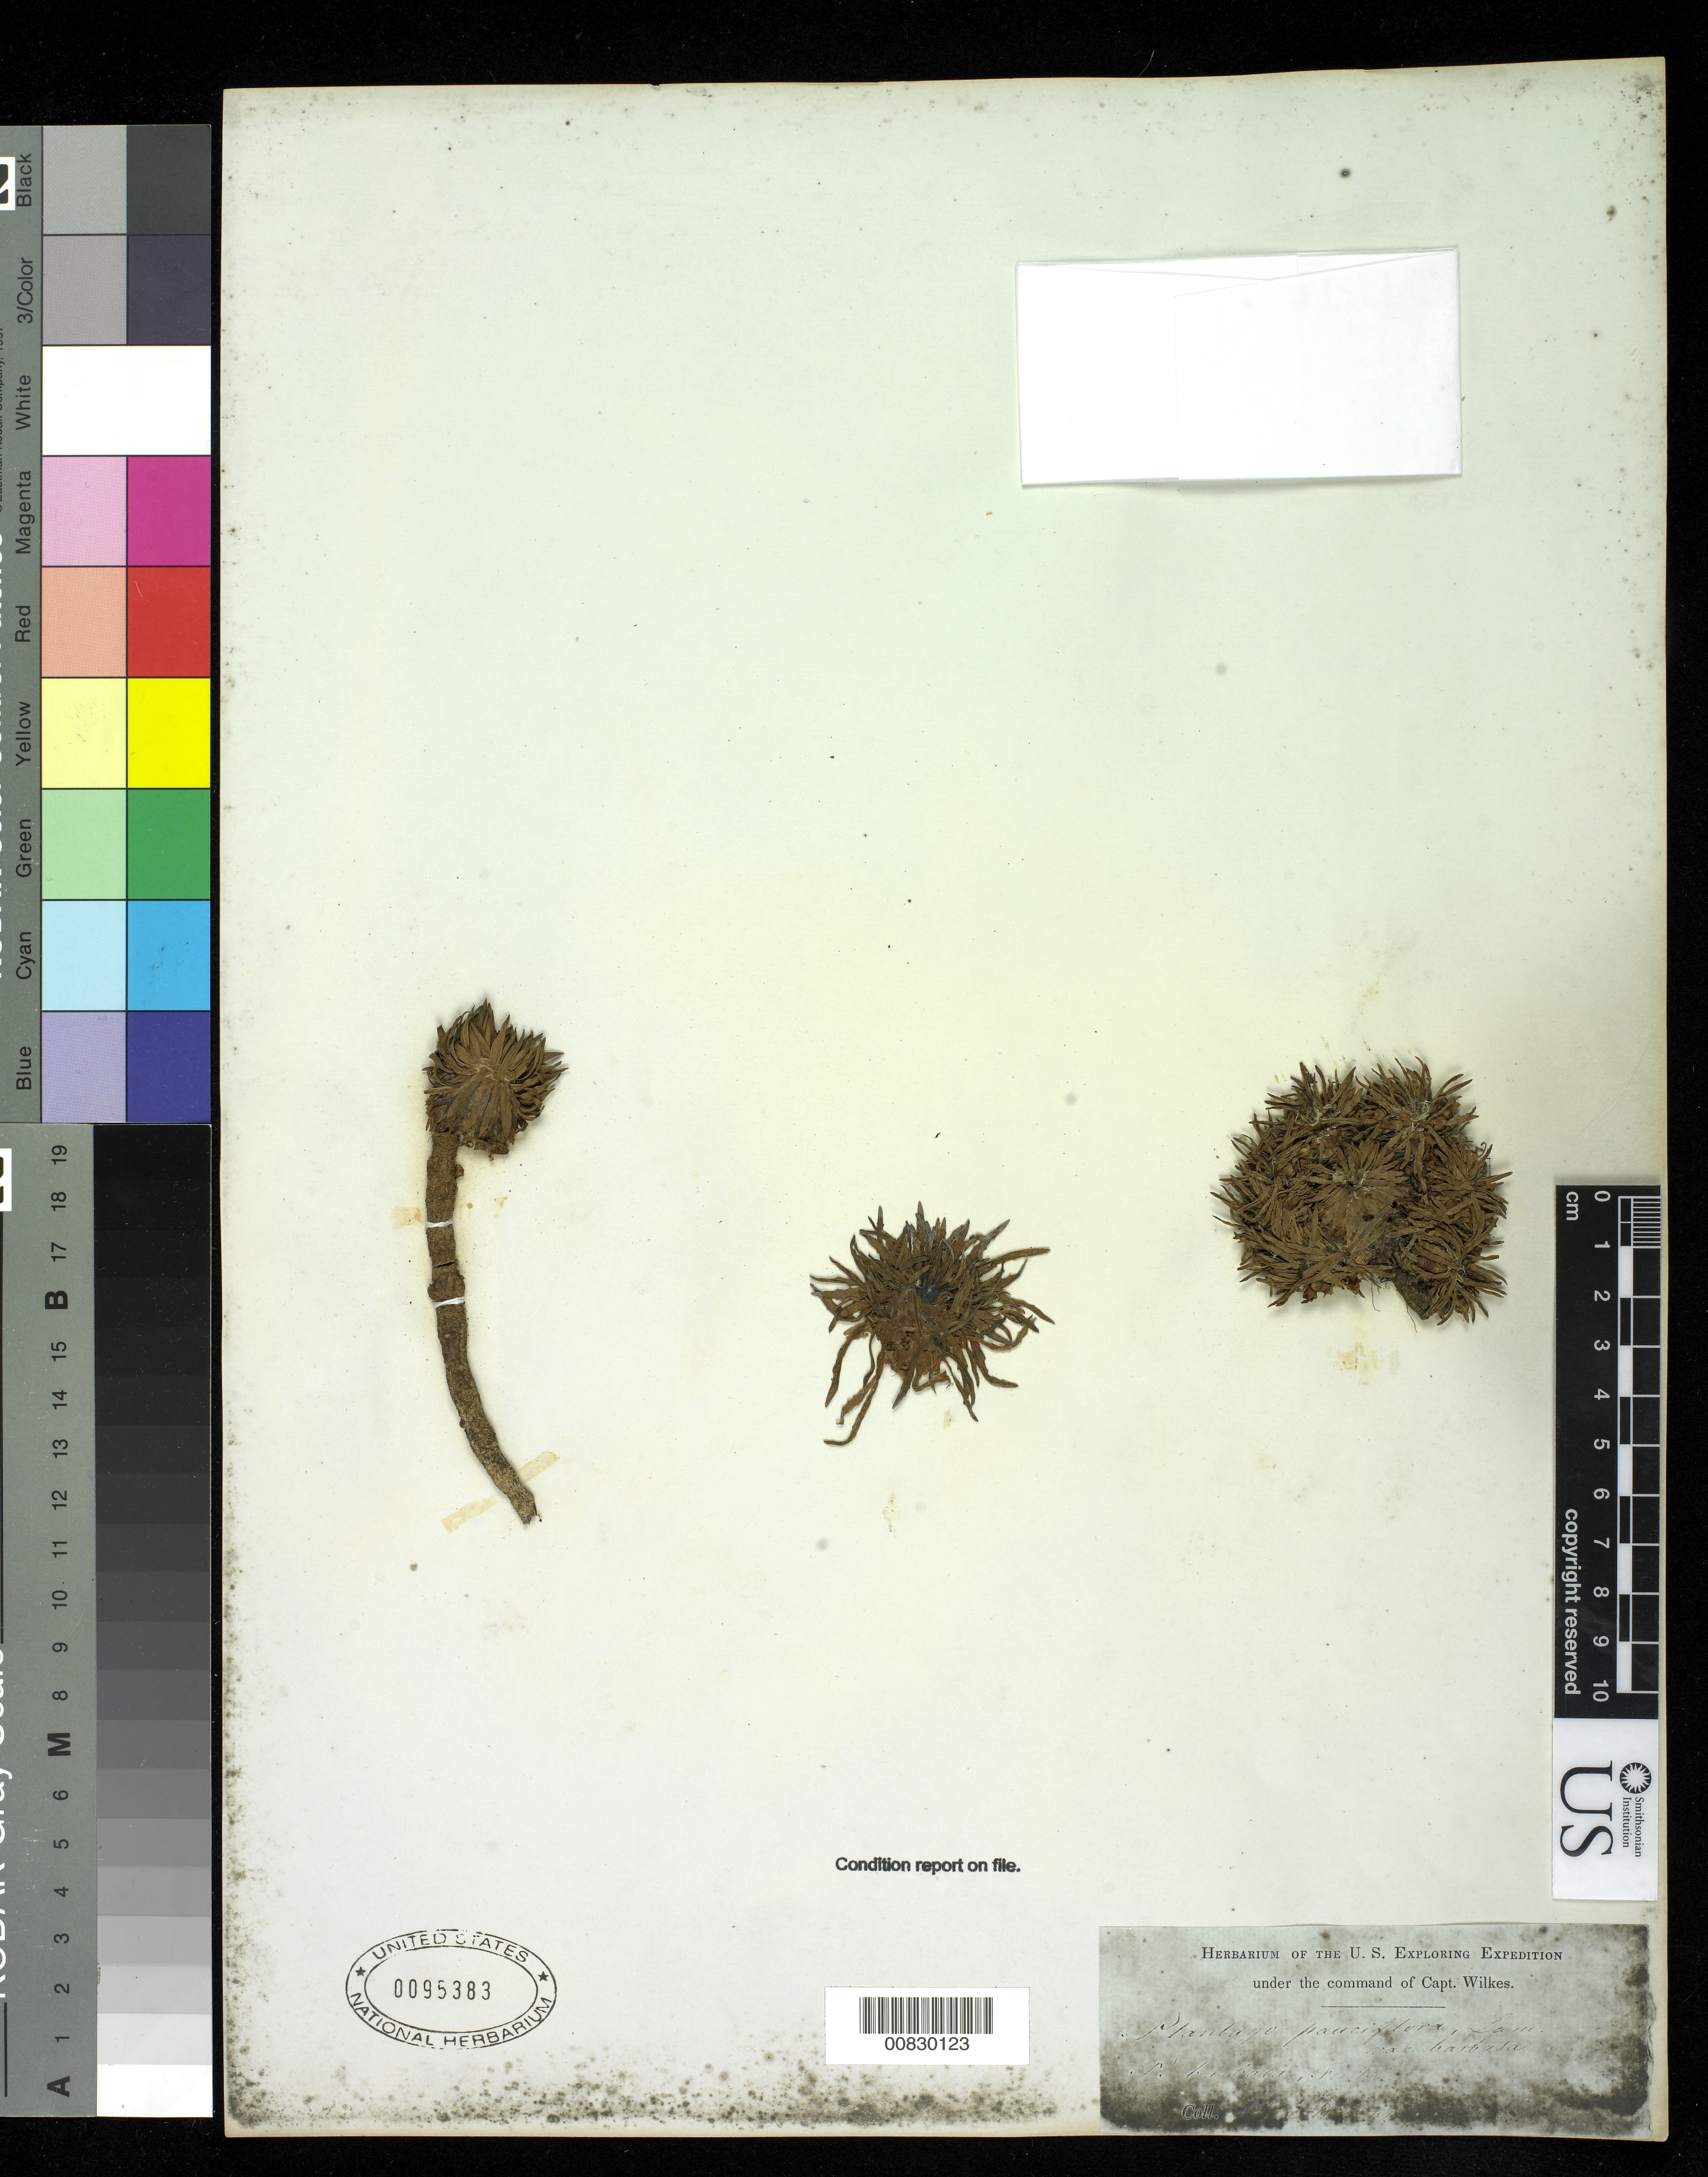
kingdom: Plantae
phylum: Tracheophyta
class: Magnoliopsida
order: Lamiales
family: Plantaginaceae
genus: Plantago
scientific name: Plantago barbata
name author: G. Forst.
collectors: Wilkes Explor. Exped.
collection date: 1838/1842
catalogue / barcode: US 95383